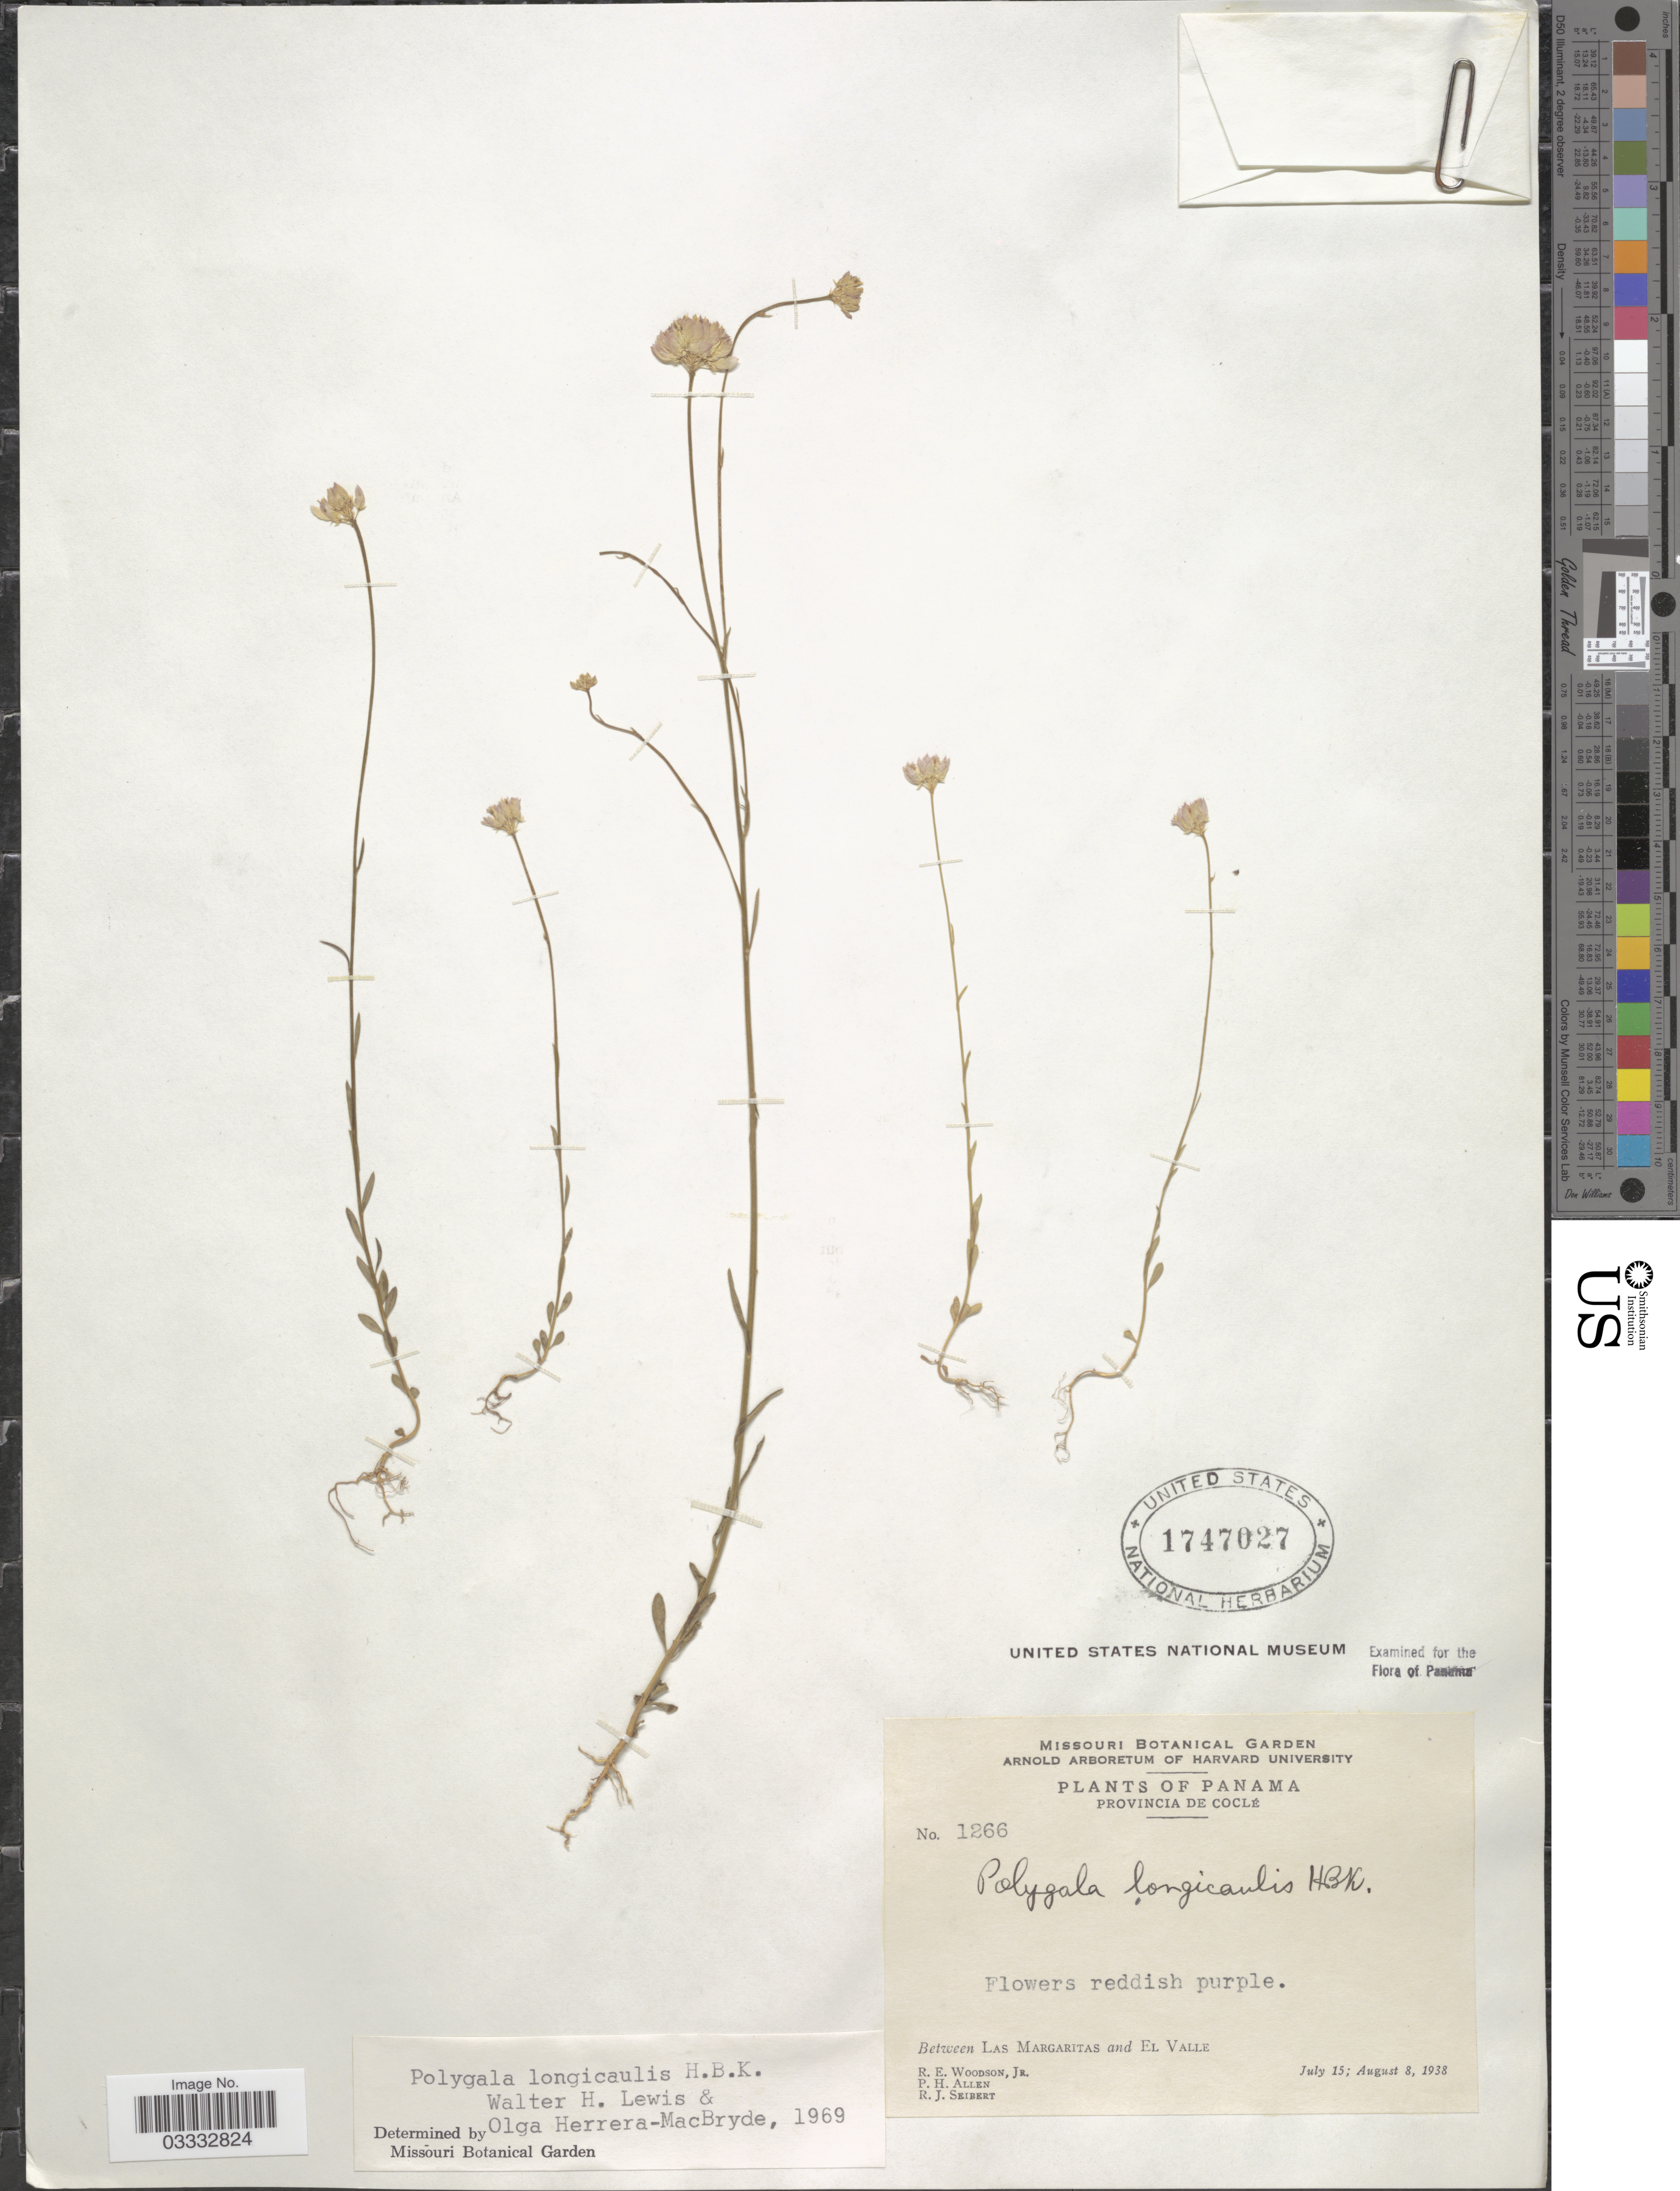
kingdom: Plantae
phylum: Tracheophyta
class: Magnoliopsida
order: Fabales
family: Polygalaceae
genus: Polygala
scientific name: Polygala longicaulis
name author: Kunth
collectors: R. E. Woodson, P. H. Allen & R. J. Seibert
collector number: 1266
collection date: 1938-07-15/1938-08-08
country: Panama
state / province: Coclé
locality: Between Las Margaritas and El Valle.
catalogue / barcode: US 1747027